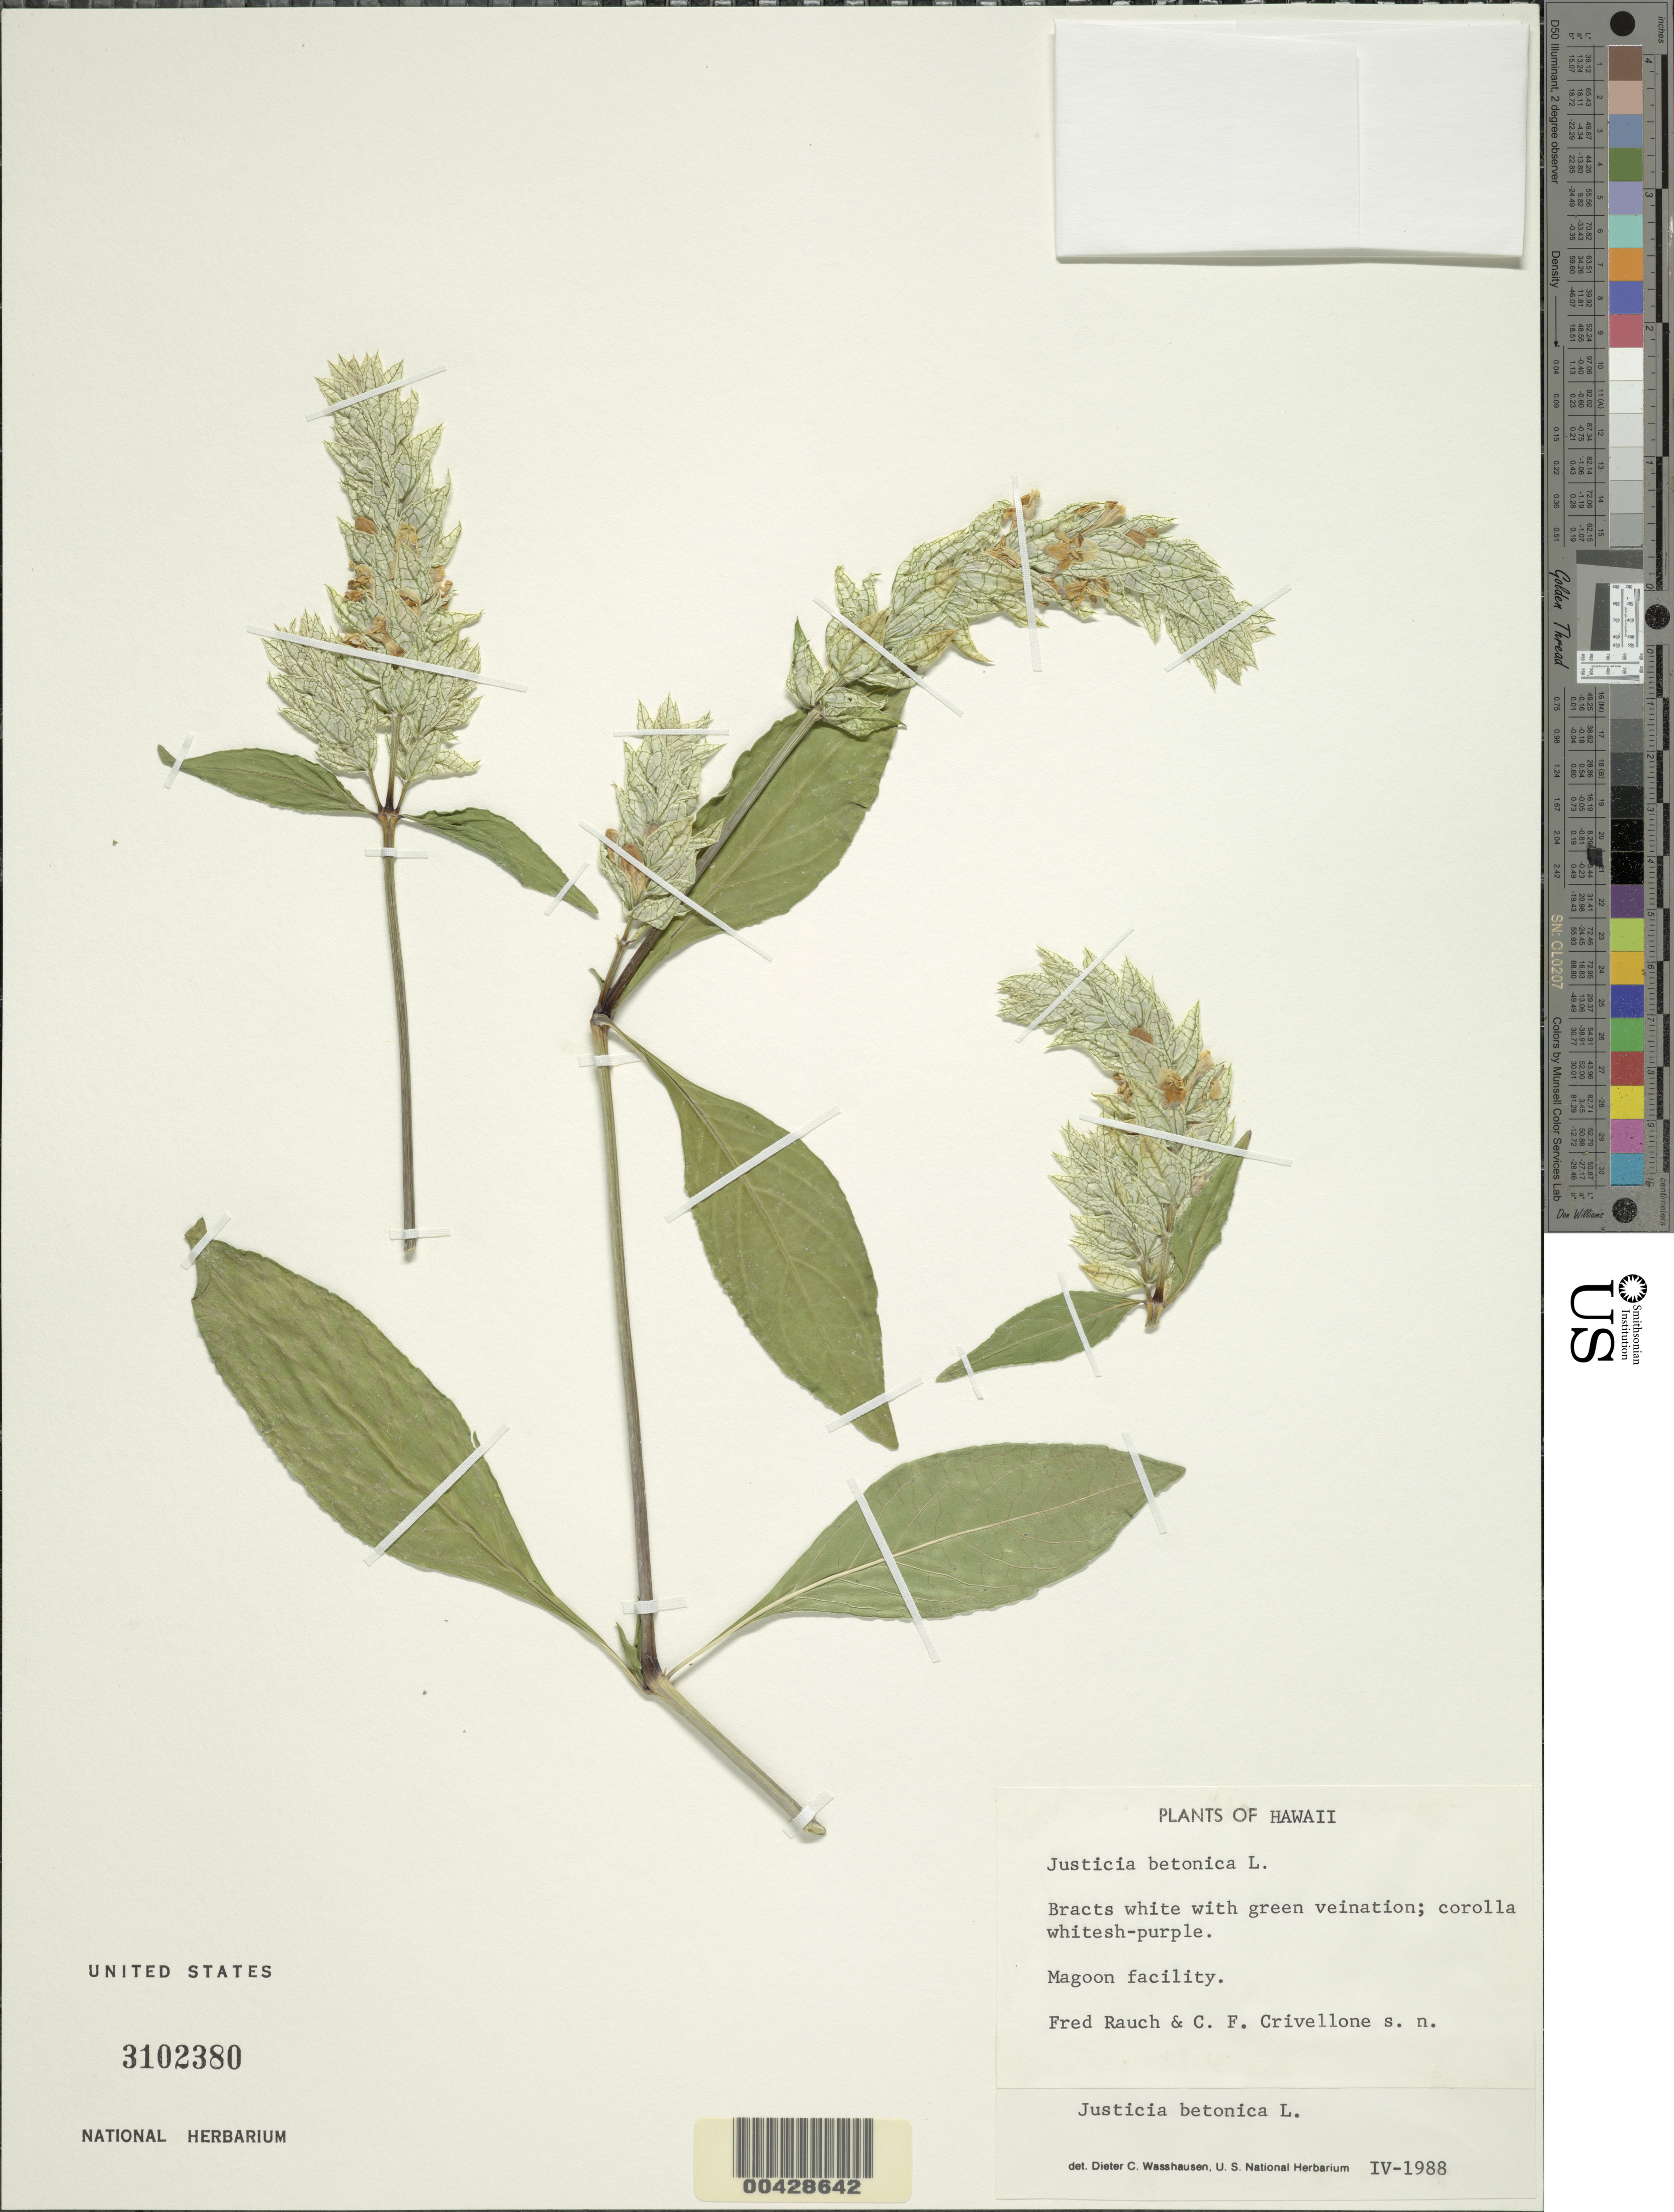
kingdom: Plantae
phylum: Tracheophyta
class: Magnoliopsida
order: Lamiales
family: Acanthaceae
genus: Justicia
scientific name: Justicia betonica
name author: L.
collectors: F. Rauch & C. Crivellone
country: United States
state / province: Hawaii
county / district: Honolulu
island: Oahu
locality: Magoon facility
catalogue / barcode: US 3102380